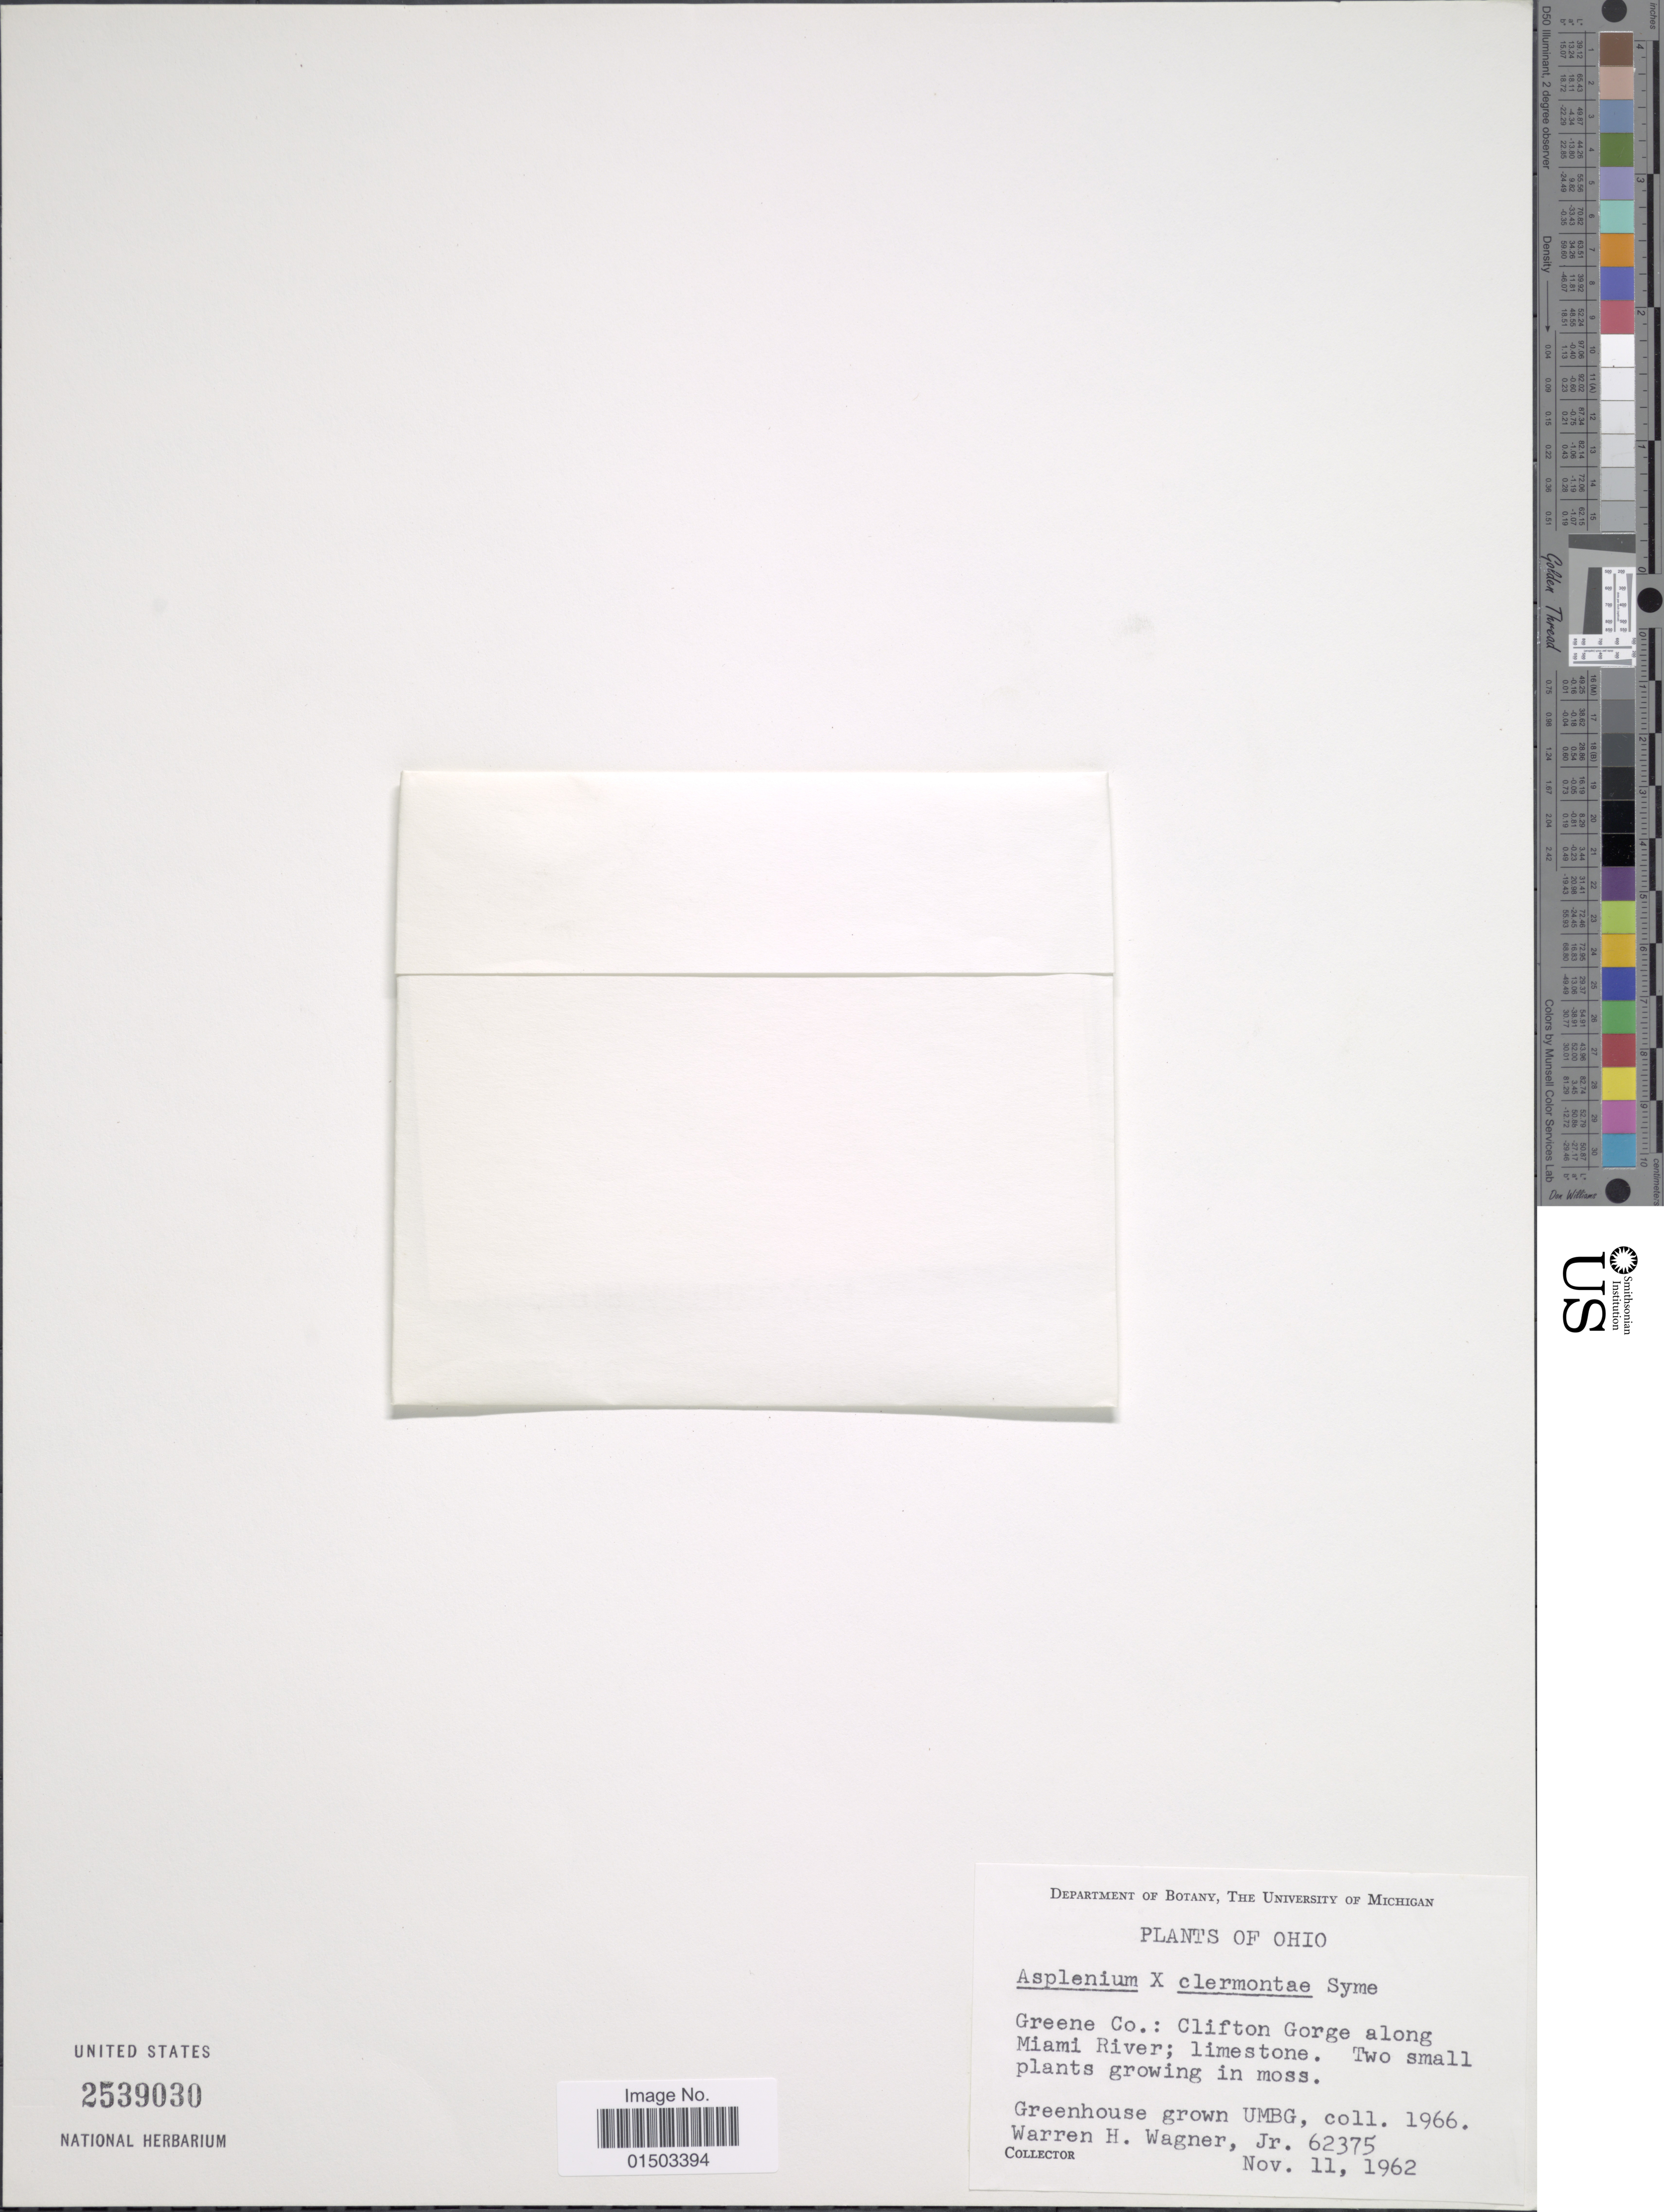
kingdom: Plantae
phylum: Tracheophyta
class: Polypodiopsida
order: Polypodiales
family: Aspleniaceae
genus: Asplenium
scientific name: Asplenium x clermontiae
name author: Syme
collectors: W. H. Wagner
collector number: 62375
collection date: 1962-11-11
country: United States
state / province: Ohio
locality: Greene Co.: Clifton Gorge along Miami Range. Greenhouse grown UMBG.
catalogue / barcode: US 2539030